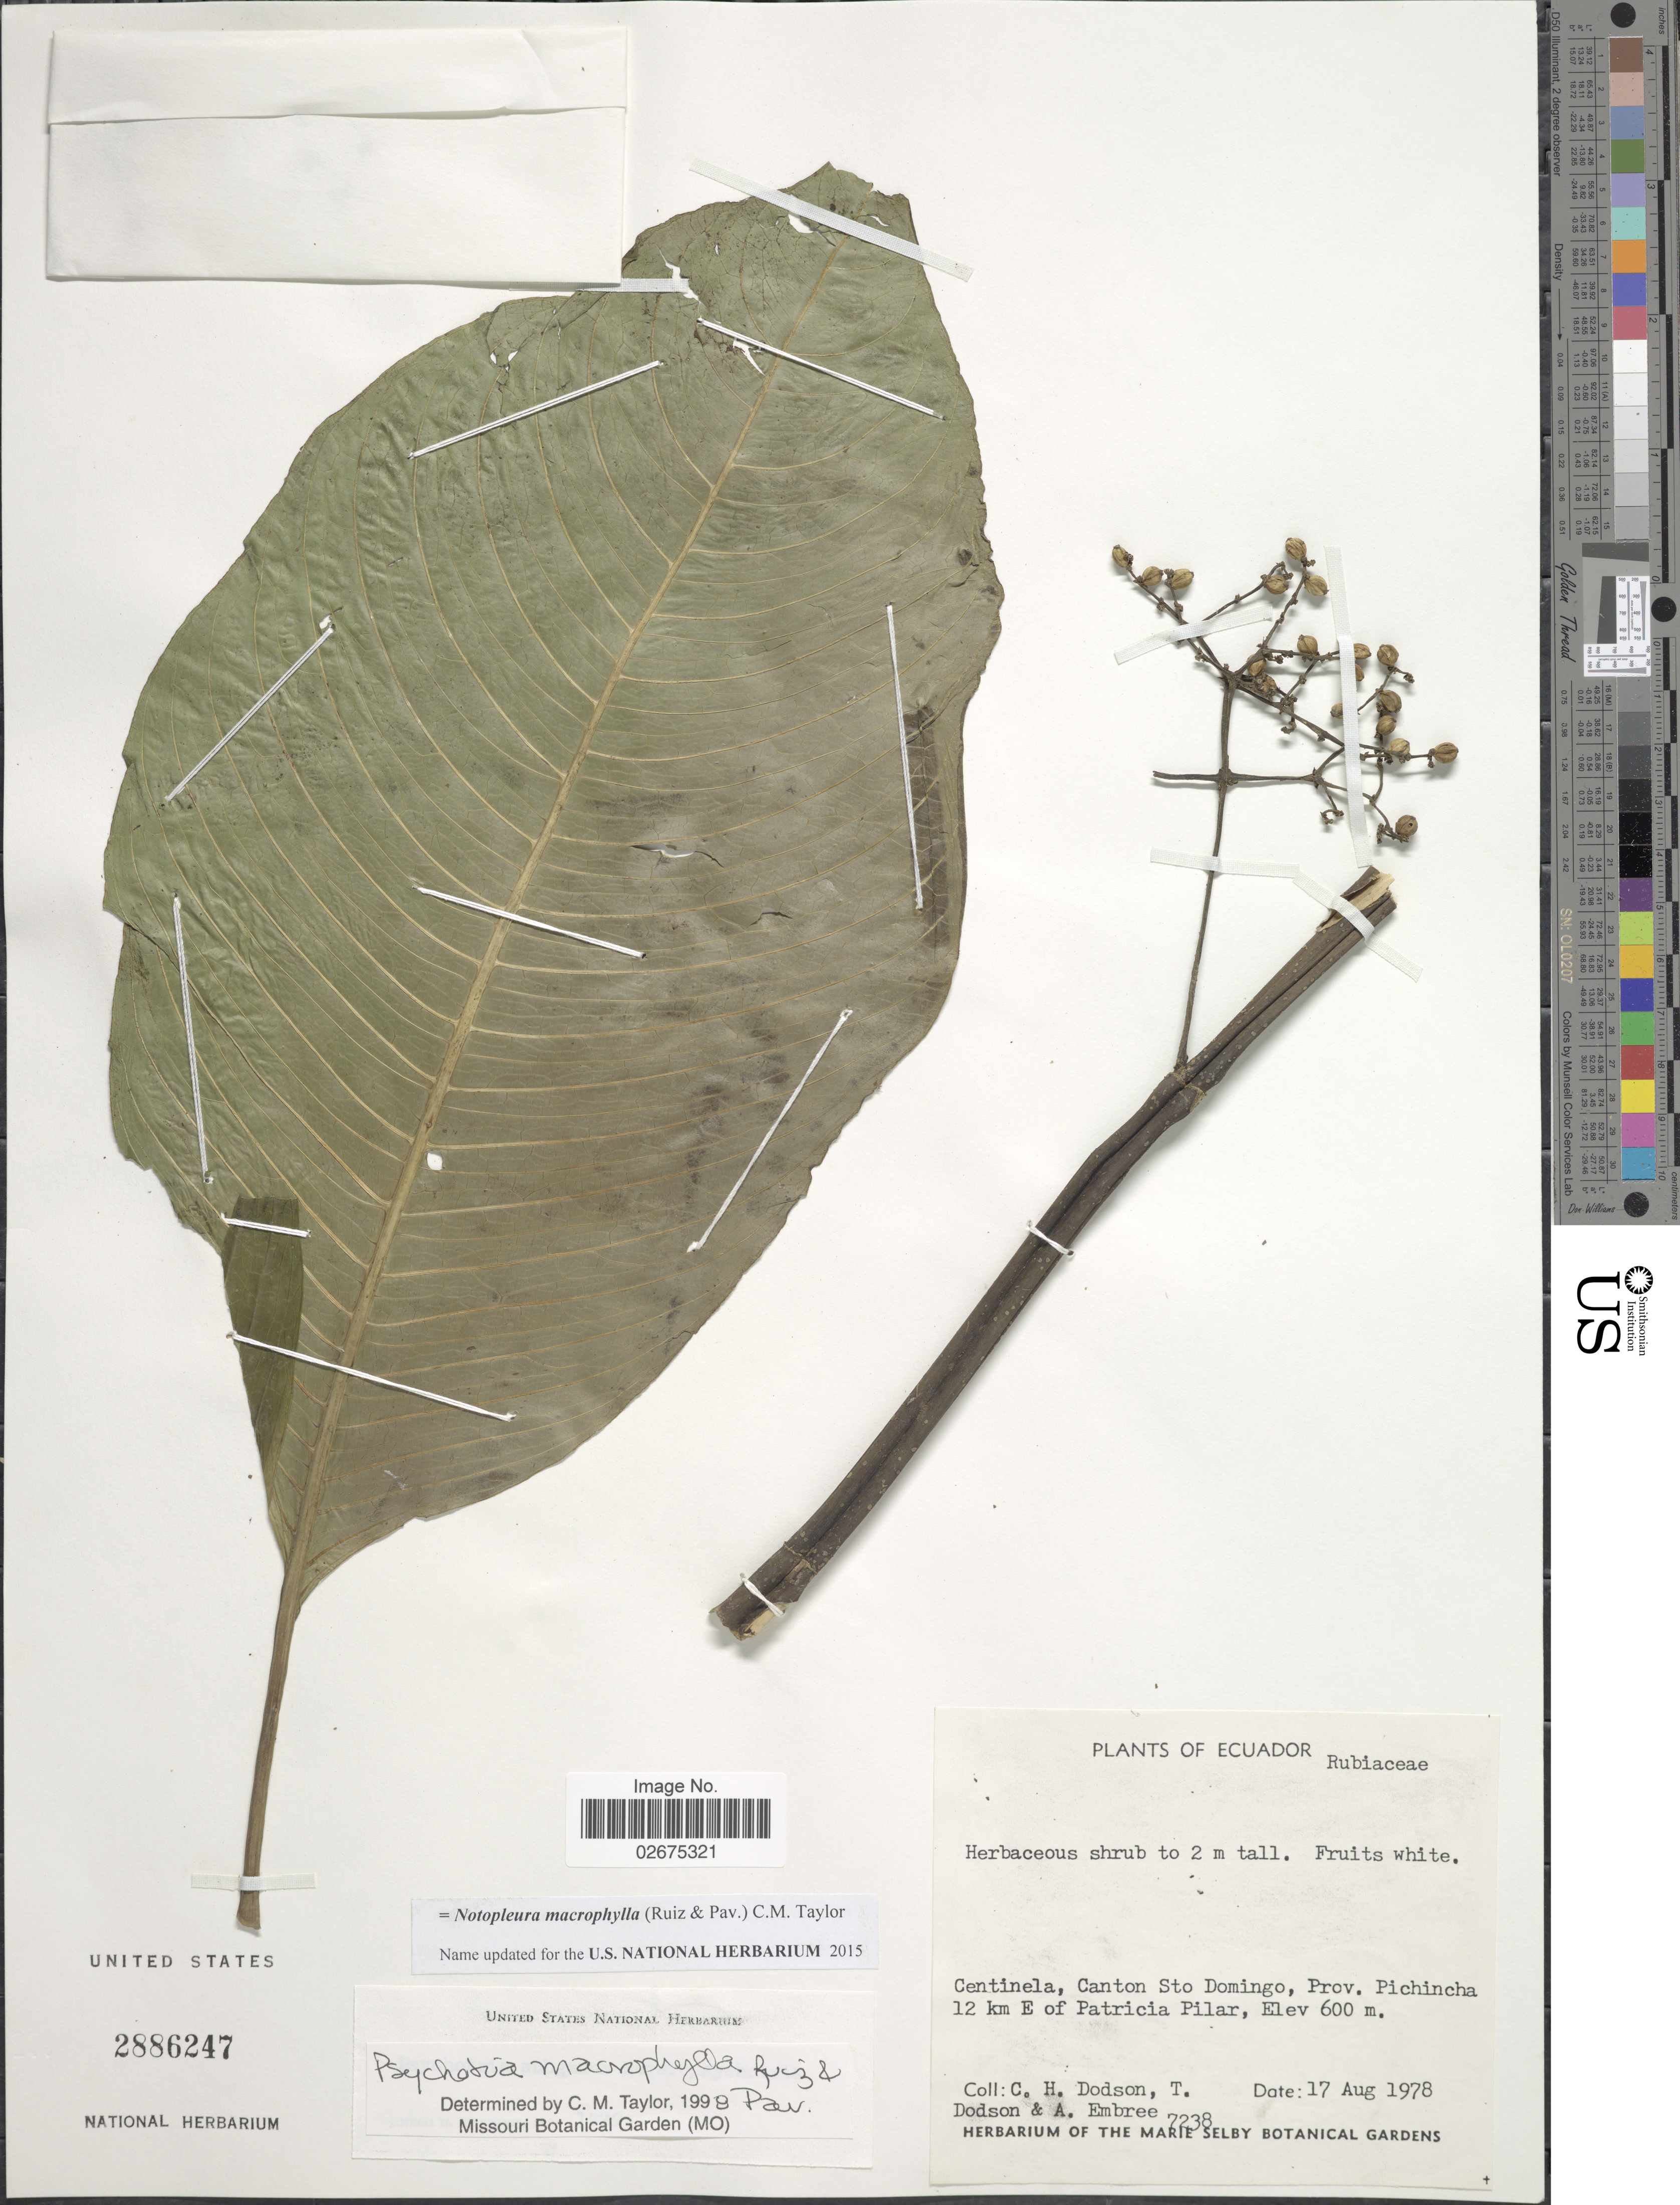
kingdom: Plantae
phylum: Tracheophyta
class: Magnoliopsida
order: Gentianales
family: Rubiaceae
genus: Notopleura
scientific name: Notopleura macrophylla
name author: (Ruiz & Pav.) C.M. Taylor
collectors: C. H. Dodson, T. A. Dodson & A. Embree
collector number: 7238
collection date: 1978-08-17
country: Ecuador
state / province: Pichincha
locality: Centinela, Canton Sto Domingo, 12 km E of Patricia Pilar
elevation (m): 600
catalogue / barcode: US 2886247